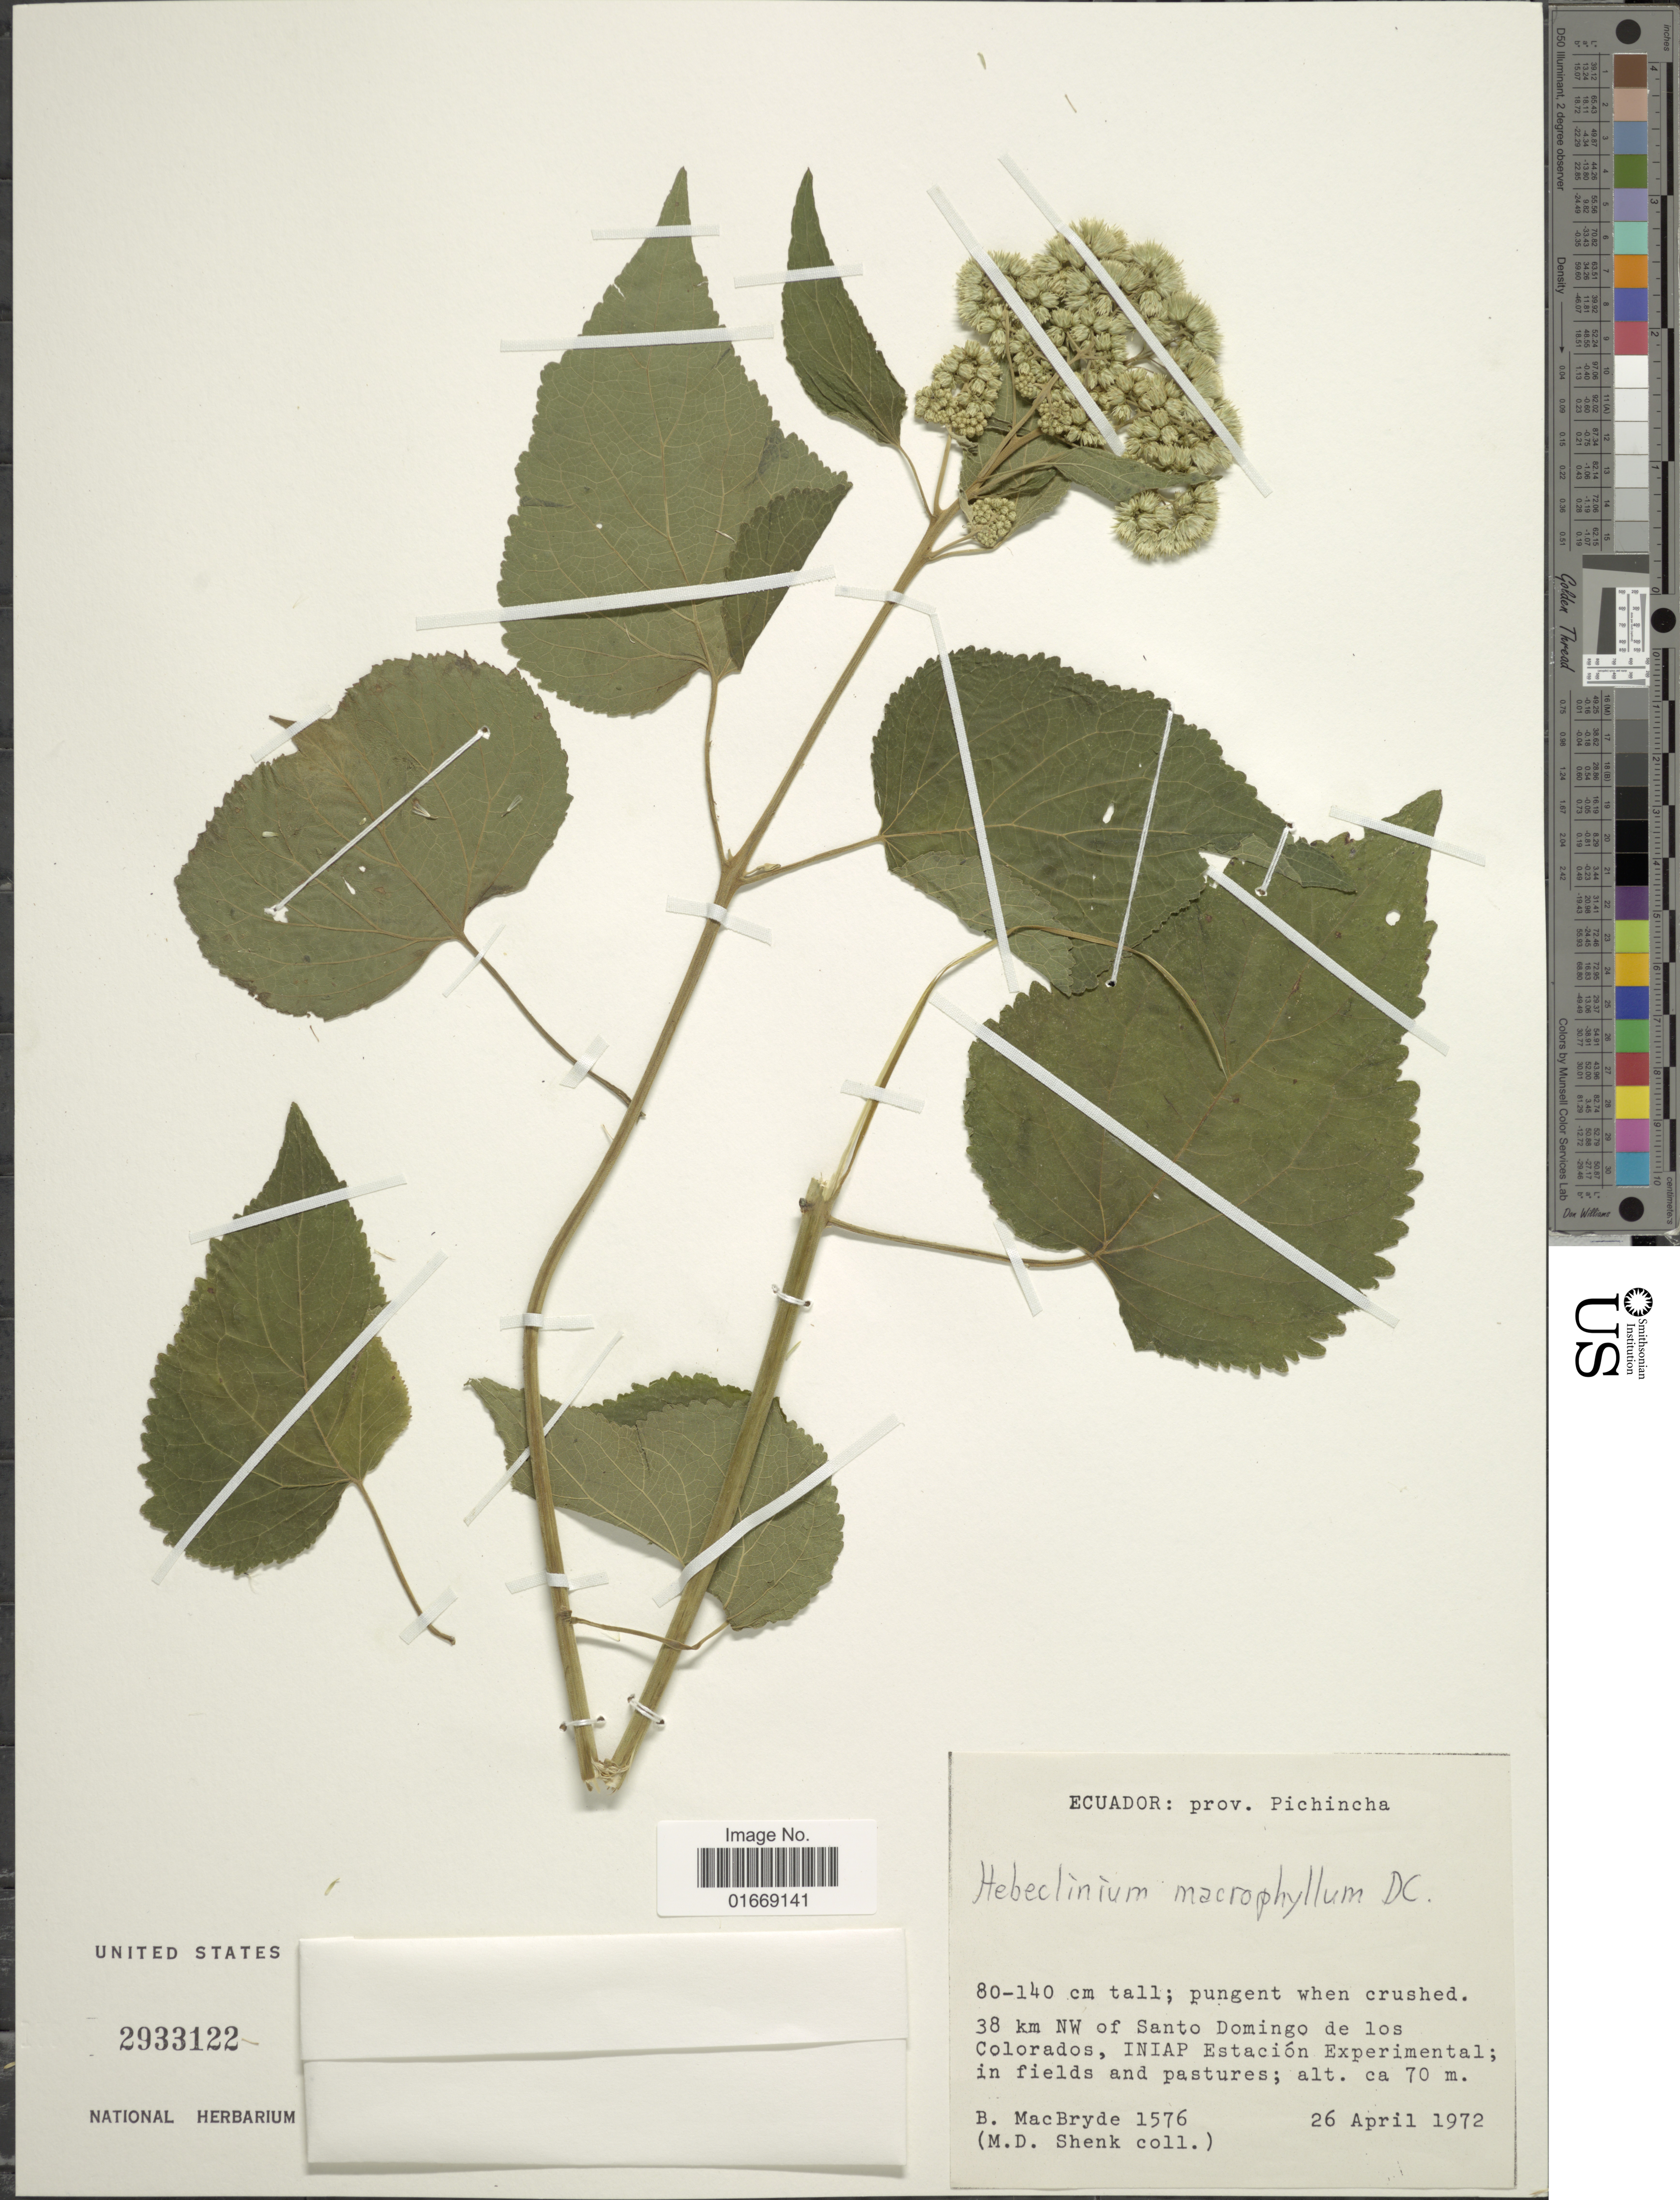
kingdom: Plantae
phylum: Tracheophyta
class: Magnoliopsida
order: Asterales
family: Asteraceae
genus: Hebeclinium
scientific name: Hebeclinium macrophyllum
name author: (L.) DC.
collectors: B. MacBryde & M. Shenk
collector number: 1576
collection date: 1972-04-26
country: Ecuador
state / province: Pichincha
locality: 38 km NW of Santo Domingo de los Colorados, INIAP Estacion Experimental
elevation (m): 70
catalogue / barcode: US 2933122